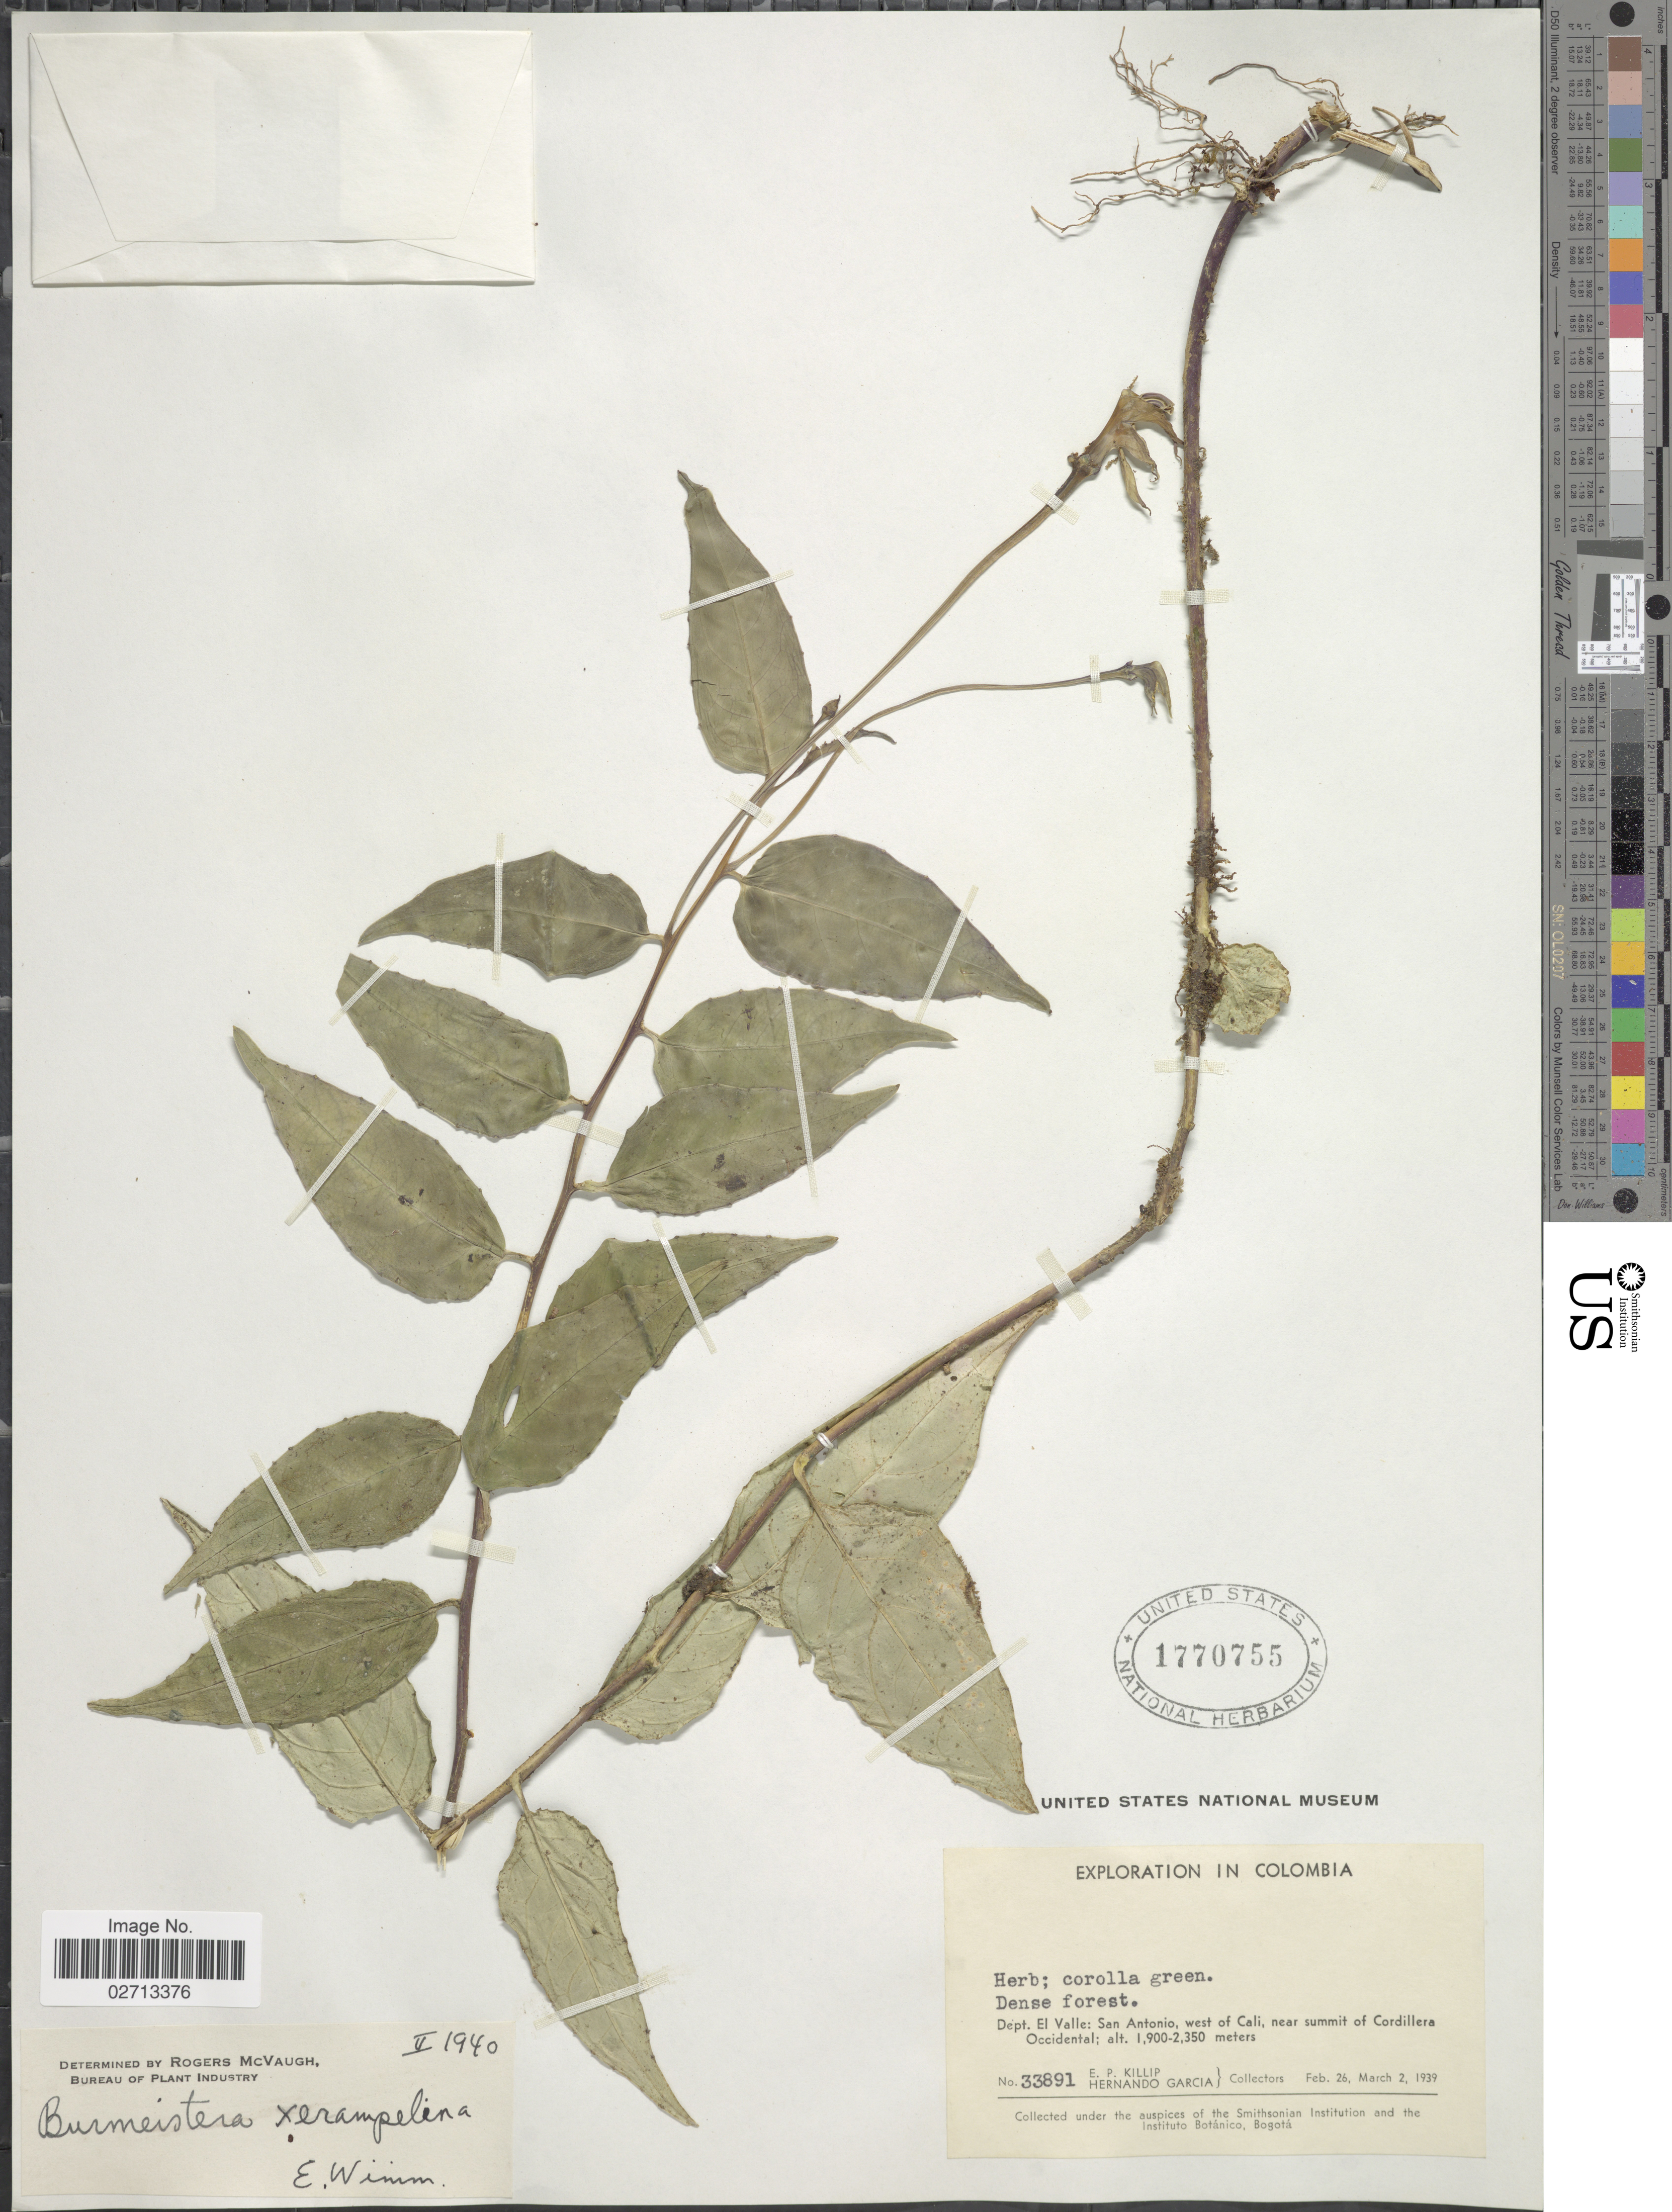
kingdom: Plantae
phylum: Tracheophyta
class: Magnoliopsida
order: Asterales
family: Campanulaceae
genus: Burmeistera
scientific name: Burmeistera xerampelina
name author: E. Wimm.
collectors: E. P. Killip & H. Garcia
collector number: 33891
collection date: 1939-02-26/1939-03-02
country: Colombia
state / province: Valle del Cauca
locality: Dept. El Valle: San Antonio, west of Cali, near summit of Cordillera Occidental.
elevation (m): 1900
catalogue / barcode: US 1770755